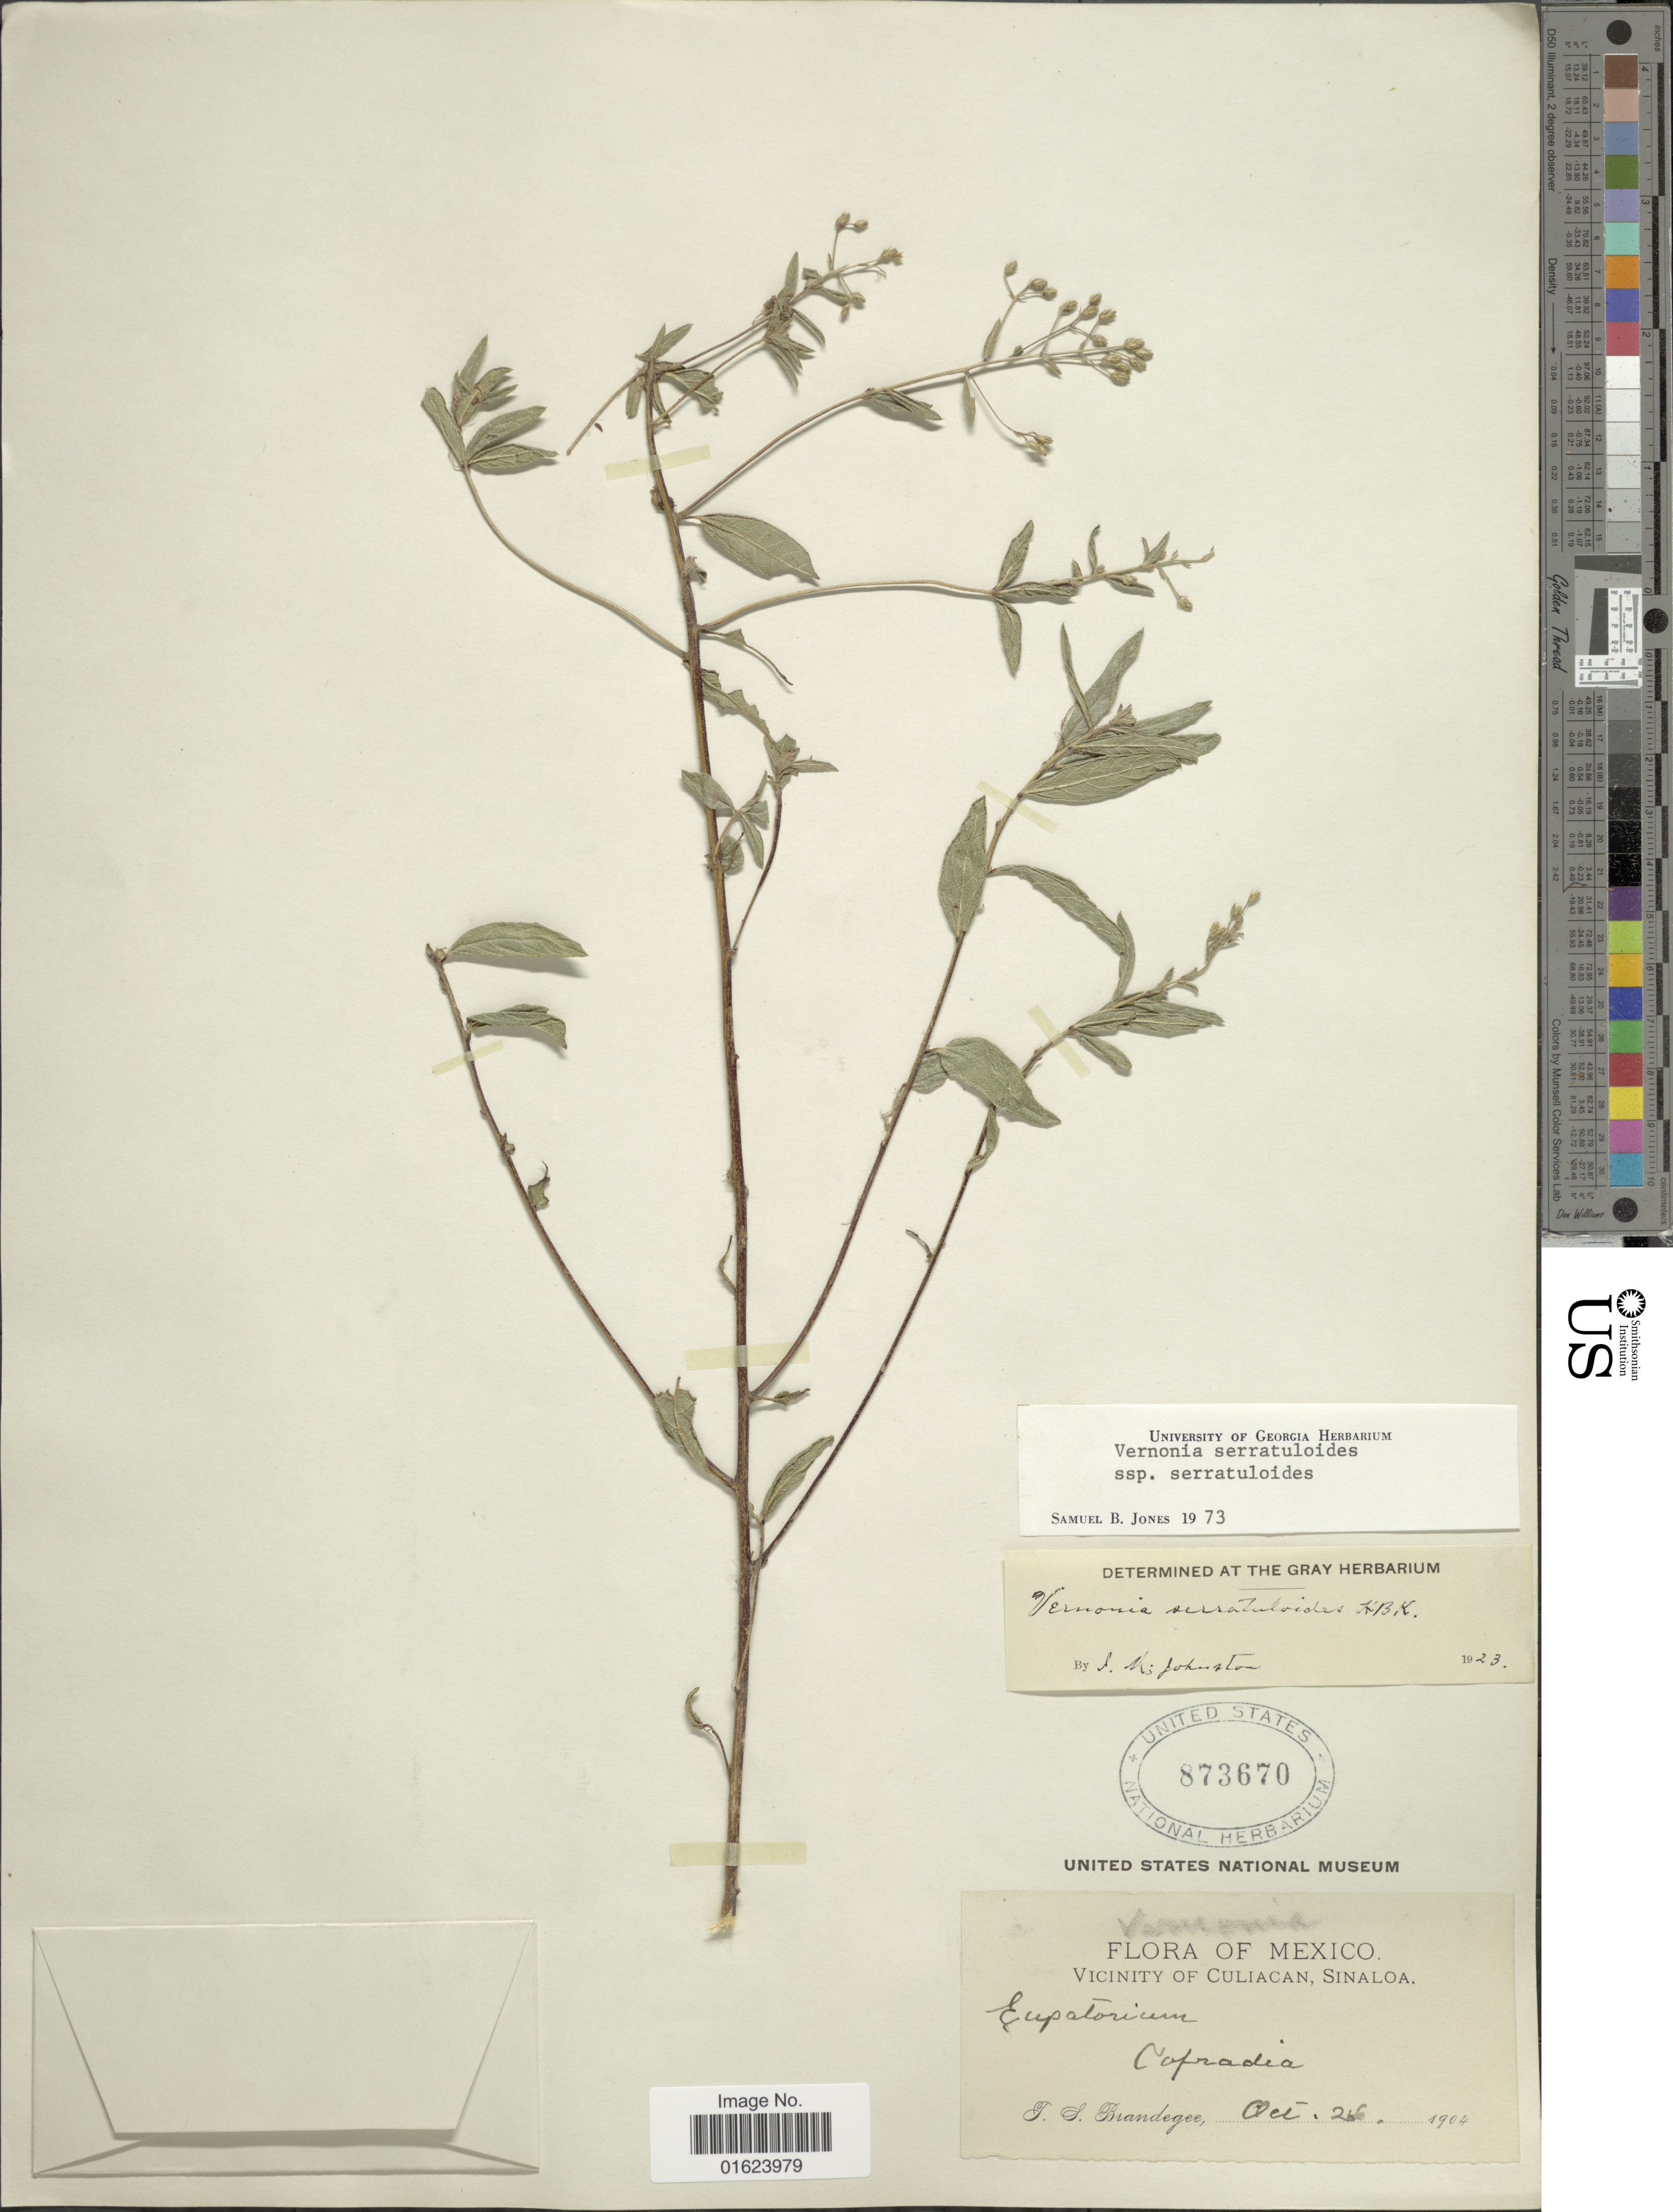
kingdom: Plantae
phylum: Tracheophyta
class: Magnoliopsida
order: Asterales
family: Asteraceae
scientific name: Vickianthus serratuloides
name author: (Kunth) H. Rob.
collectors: T. S. Brandegee (herbarium)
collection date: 1904-10-25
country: Mexico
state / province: Sinaloa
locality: Vicinity of Culiacan, Sinaloa.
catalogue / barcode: US 873670